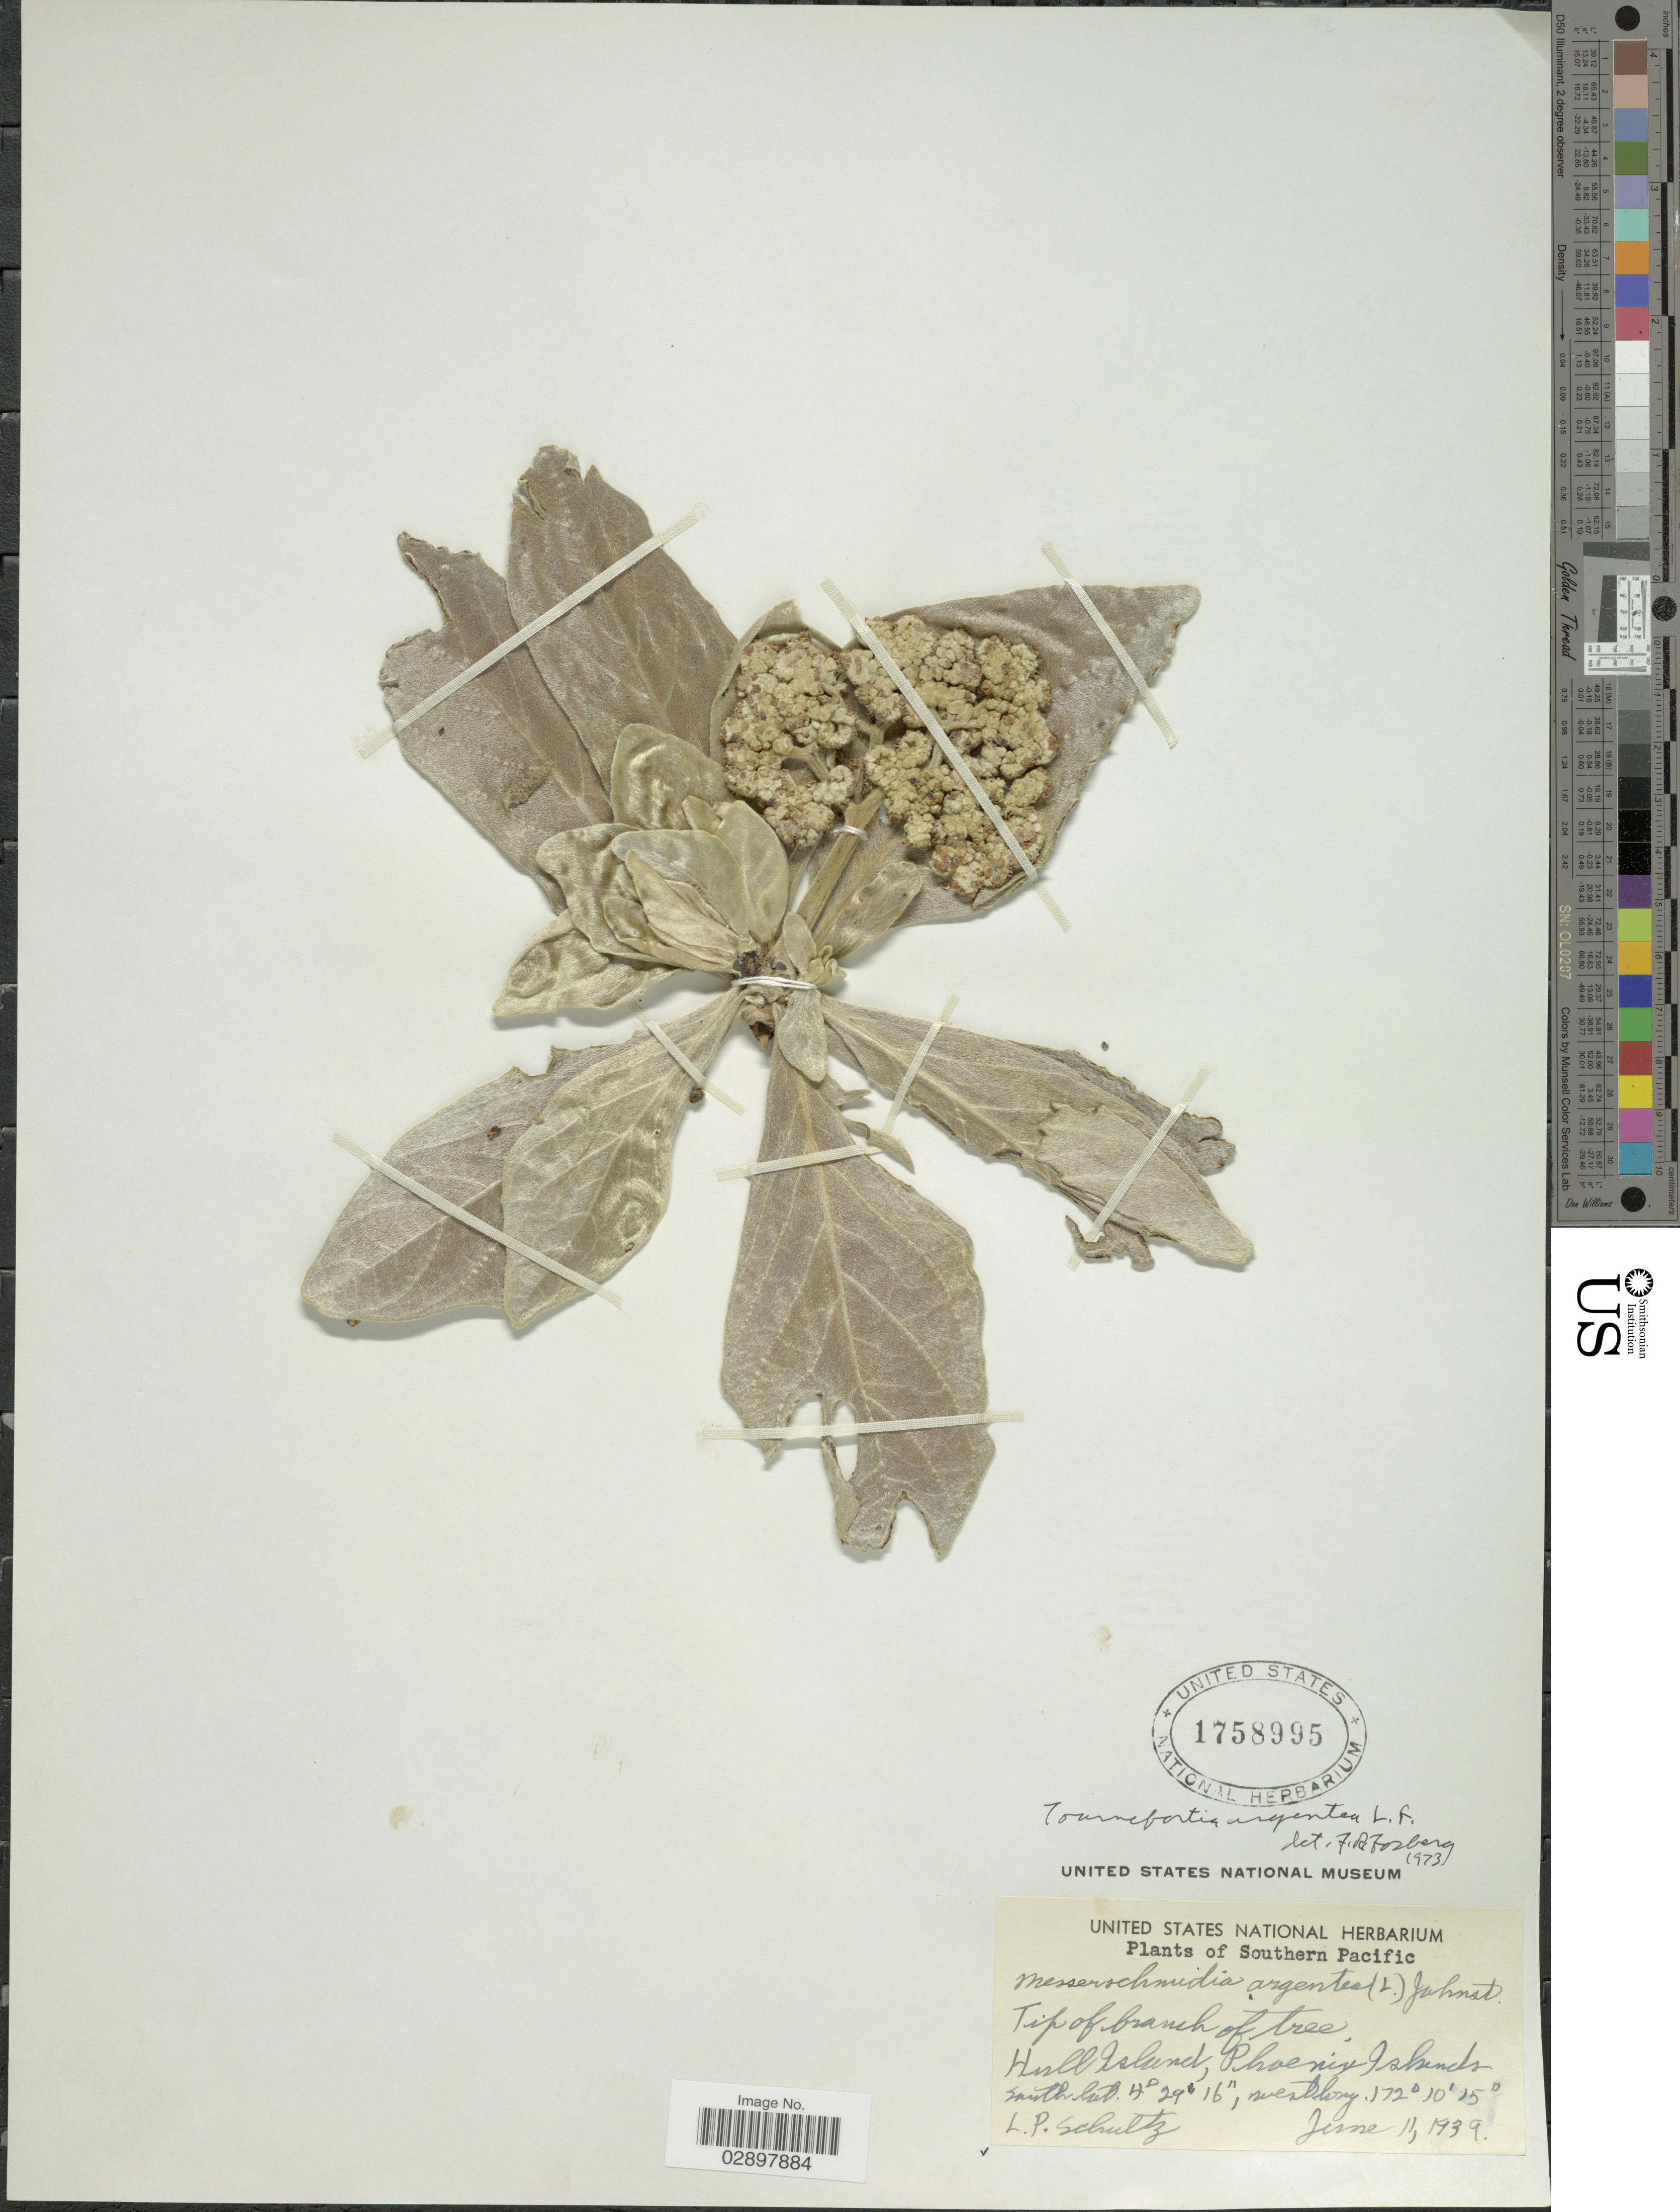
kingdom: Plantae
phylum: Tracheophyta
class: Magnoliopsida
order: Boraginales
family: Heliotropiaceae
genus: Heliotropium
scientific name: Heliotropium arboreum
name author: (Blanco) Mabberley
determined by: Wagner, W. L., (BOT), Smithsonian Institution - National Museum of Natural History (UNITED STATES)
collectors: L. P. Schultz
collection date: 1939-06-11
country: Kiribati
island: Orona [Hull] Atoll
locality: Hull Island, Phoenix Islands.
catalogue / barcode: US 1758995